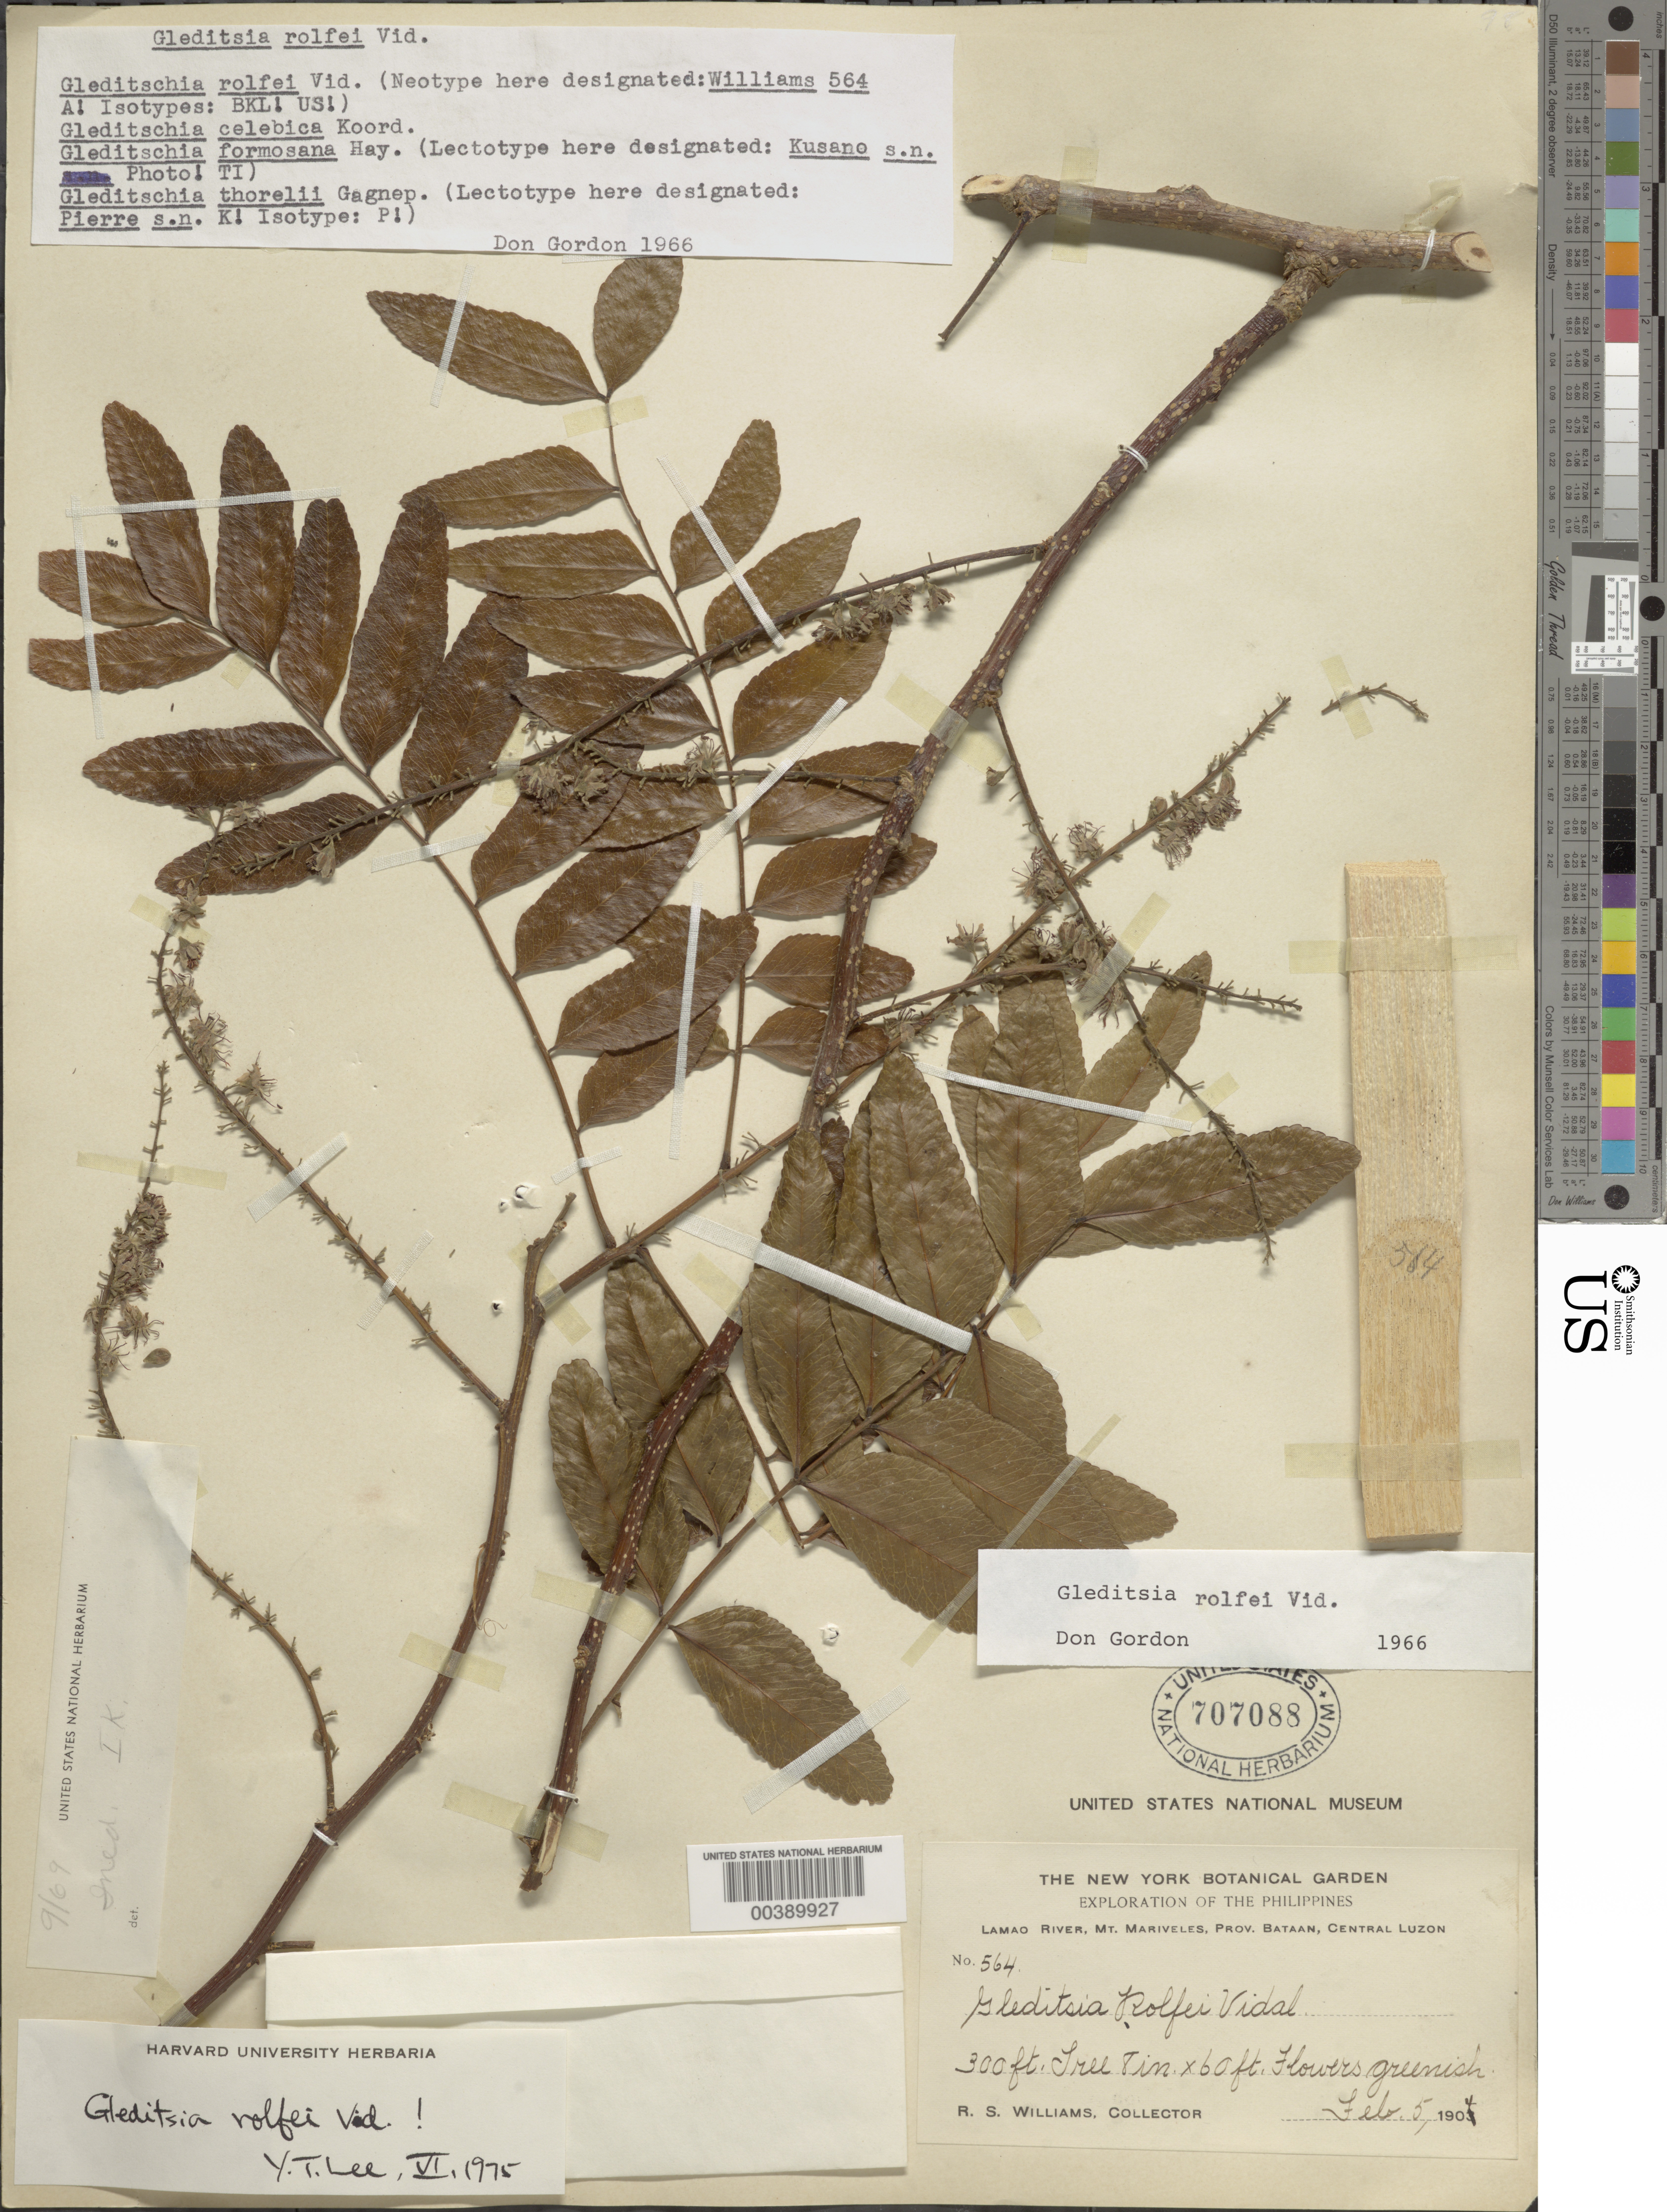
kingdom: Plantae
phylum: Tracheophyta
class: Magnoliopsida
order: Fabales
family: Fabaceae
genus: Gleditsia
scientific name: Gleditsia rolfei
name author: S. Vidal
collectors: R. S. Williams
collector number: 564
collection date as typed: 05 Feb 1904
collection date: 1904-02-05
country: Philippines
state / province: Central Luzon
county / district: Bataan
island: Luzon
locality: Lamao River, Mt. Mariveles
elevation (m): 91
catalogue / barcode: US 707088